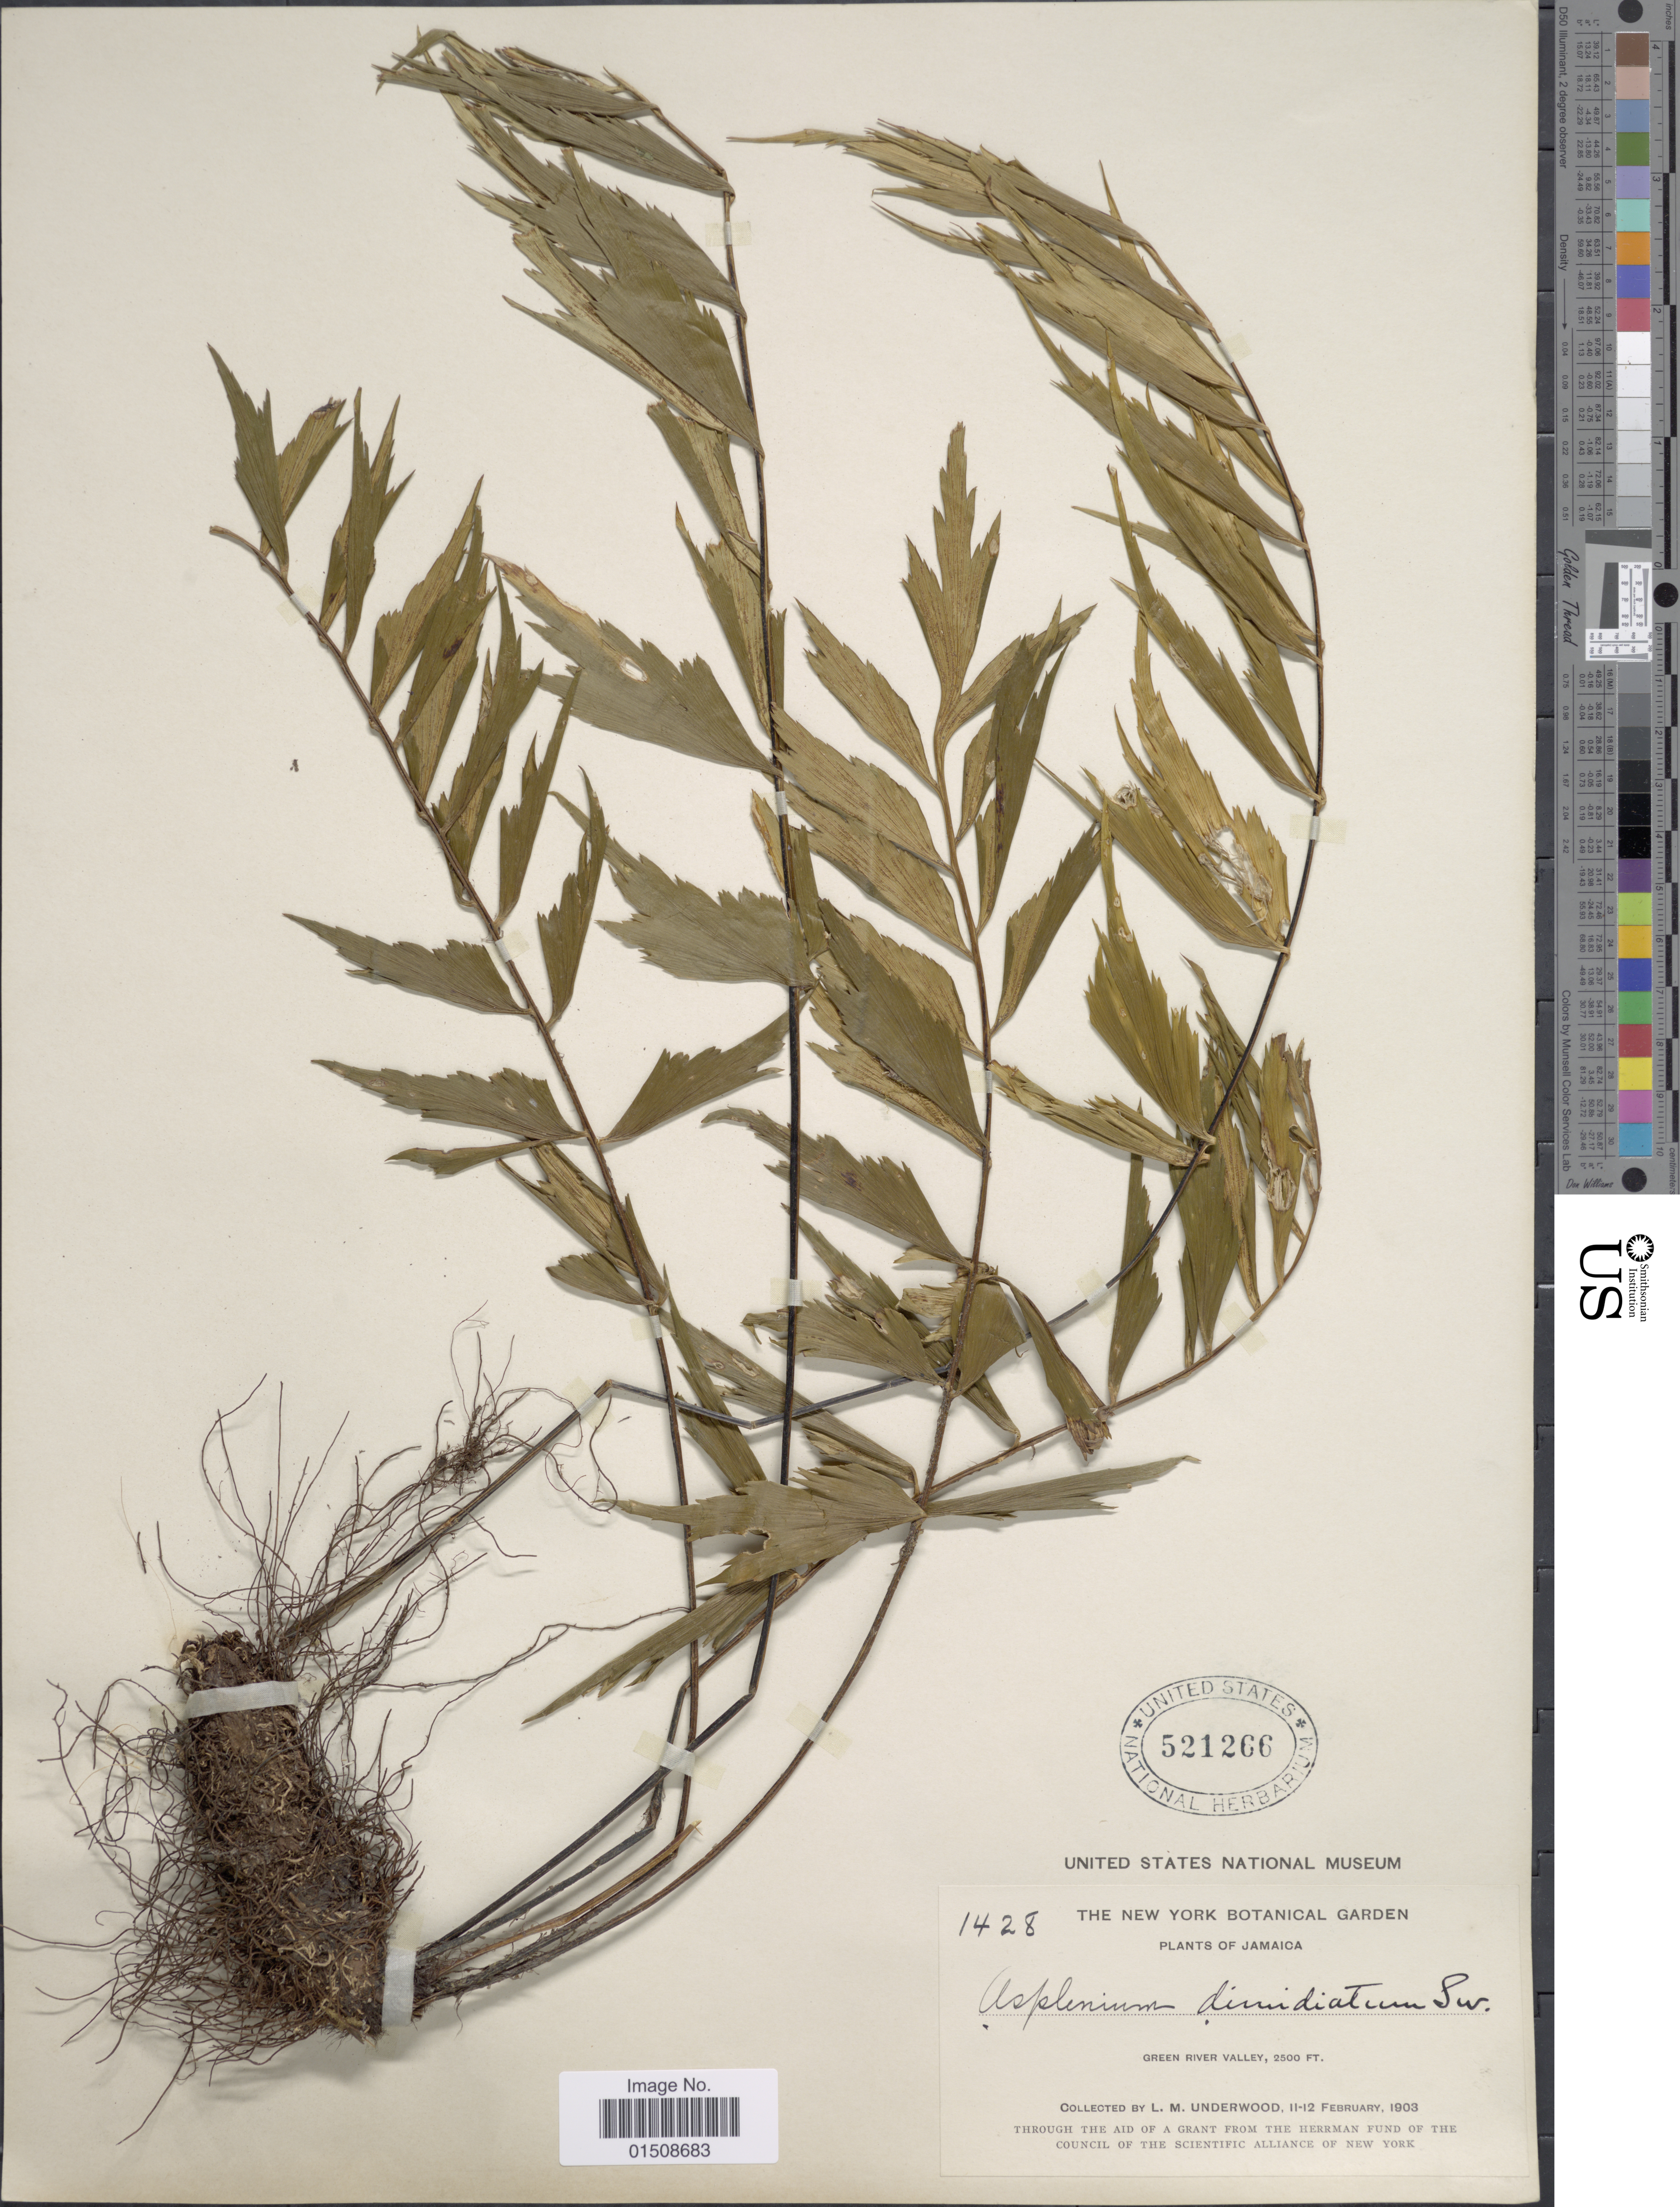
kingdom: Plantae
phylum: Tracheophyta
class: Polypodiopsida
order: Polypodiales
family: Aspleniaceae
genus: Asplenium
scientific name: Asplenium dimidiatum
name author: Sw.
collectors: L. M. Underwood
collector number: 1428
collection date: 1903-02-11/1903-02-12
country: Jamaica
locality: Green River Valley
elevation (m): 762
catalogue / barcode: US 521266